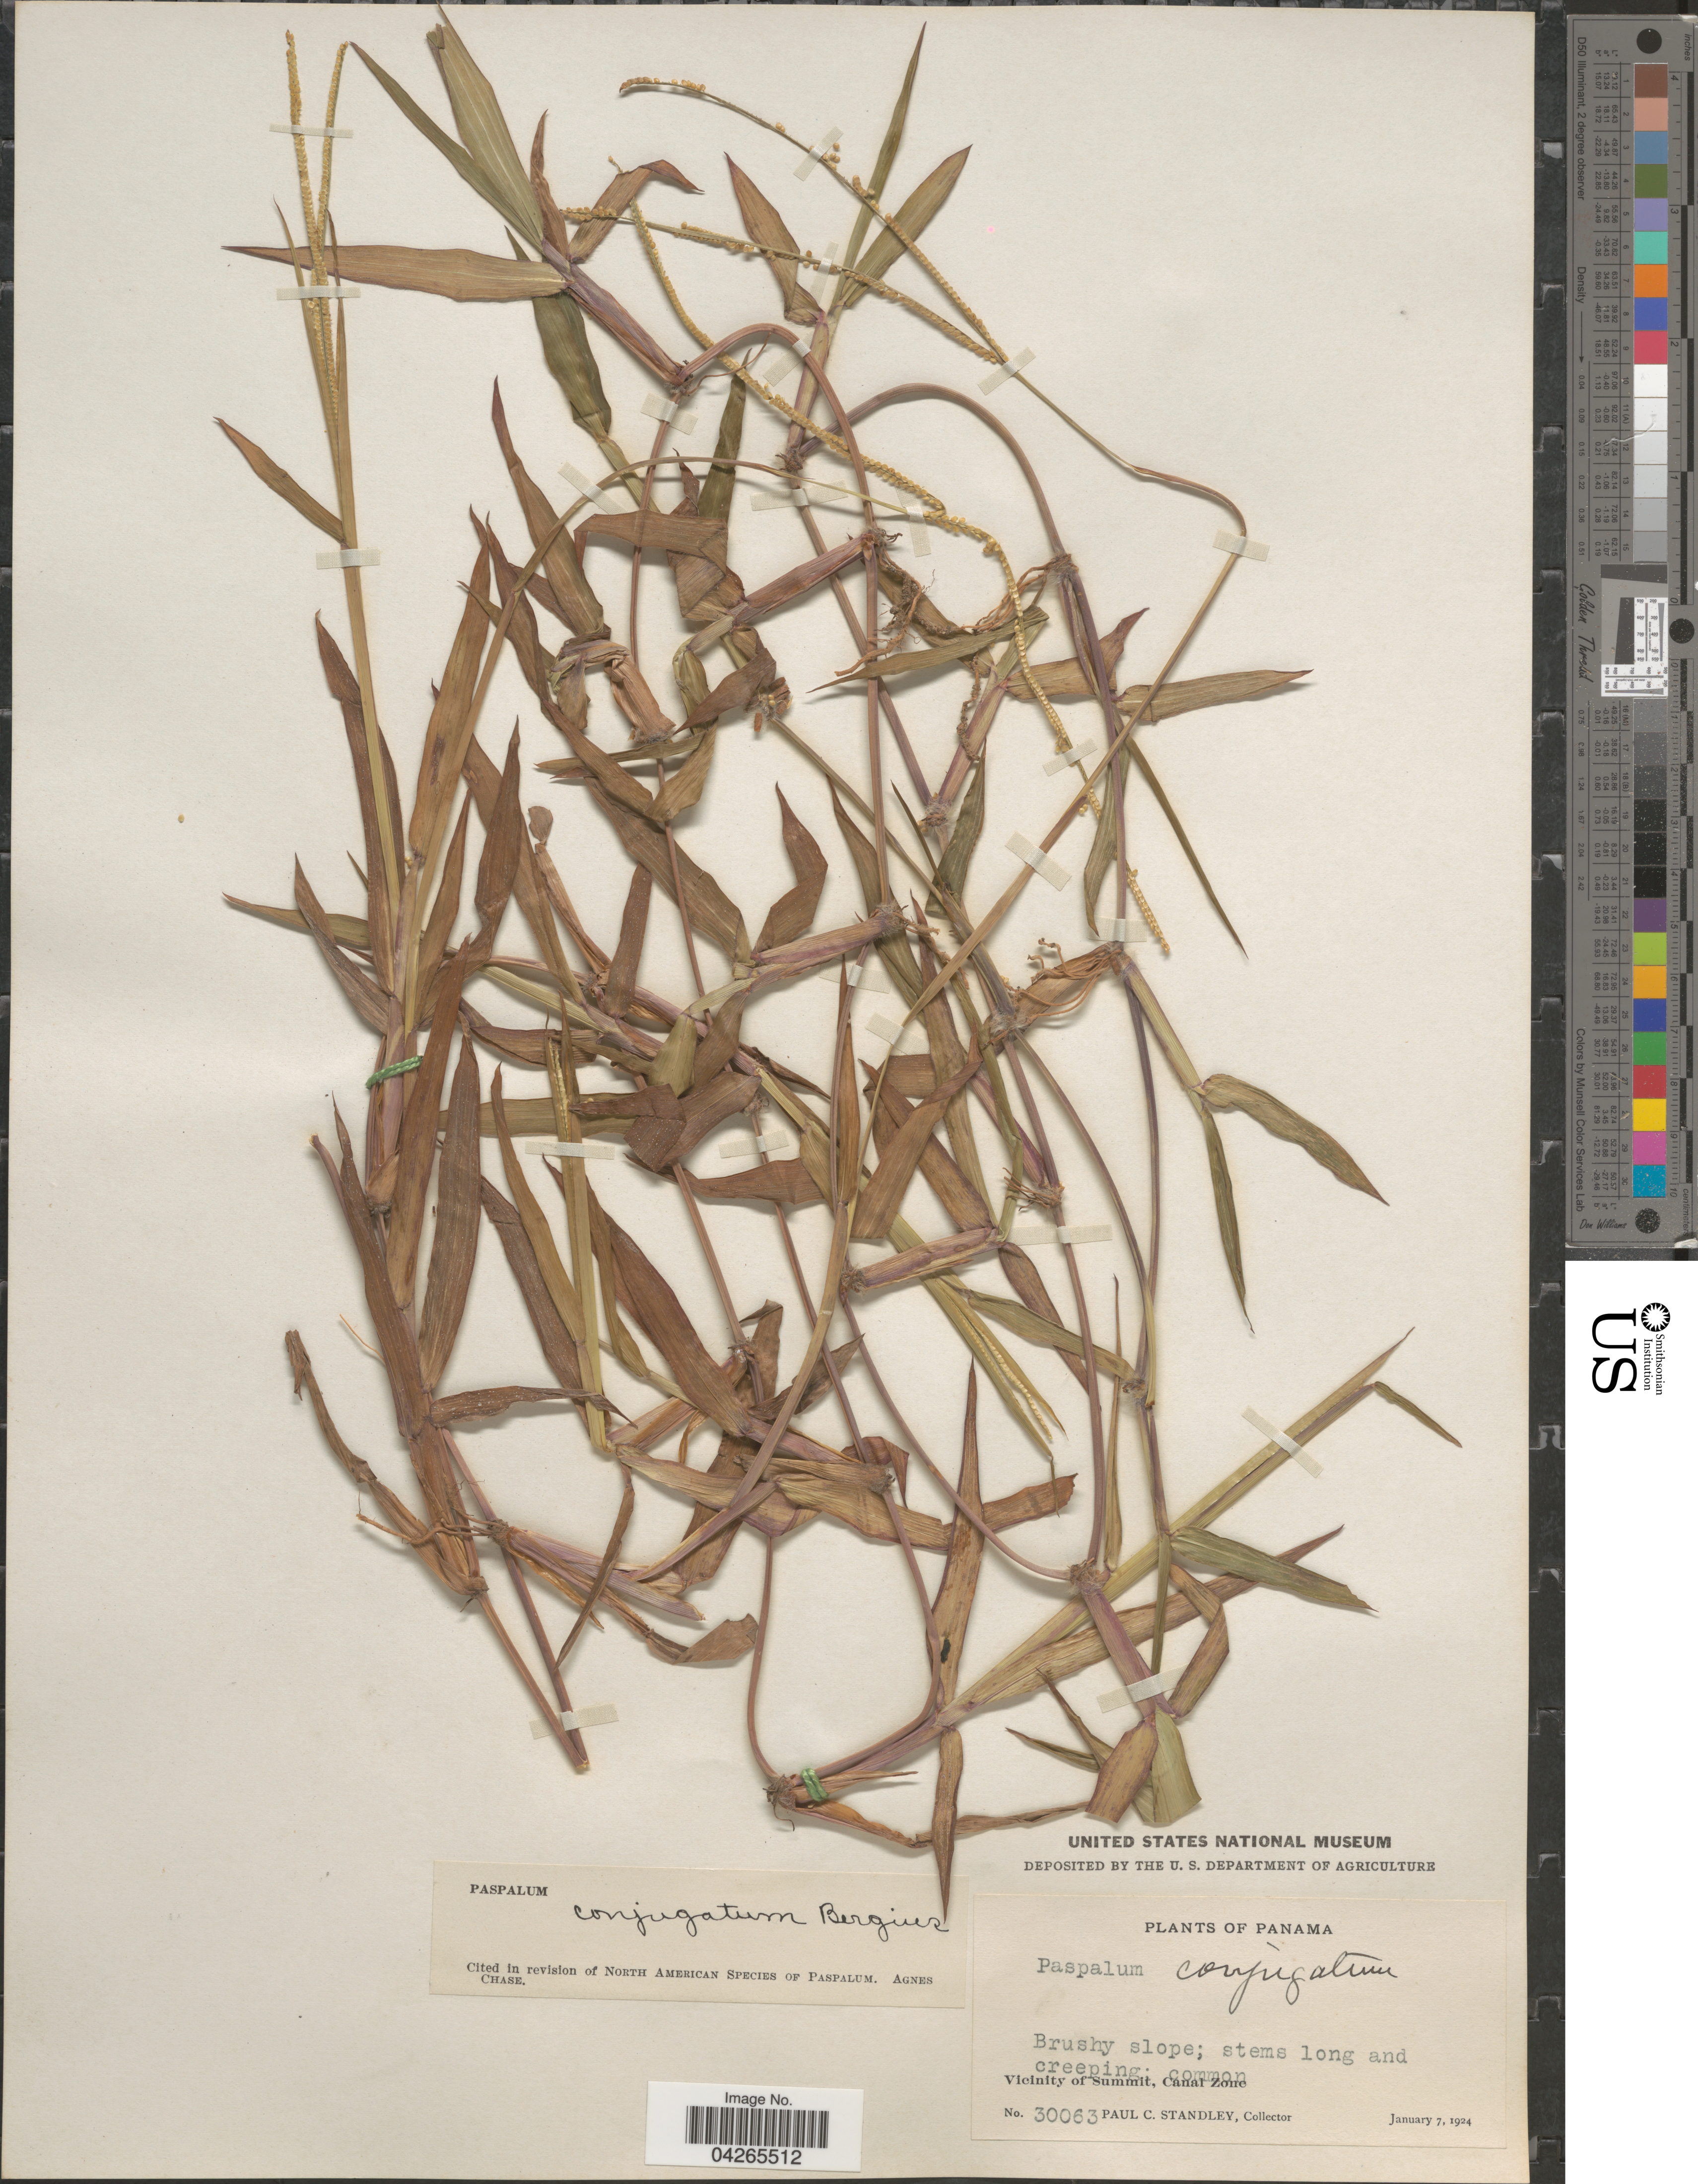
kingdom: Plantae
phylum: Tracheophyta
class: Liliopsida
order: Poales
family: Poaceae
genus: Paspalum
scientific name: Paspalum conjugatum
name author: P.J. Bergius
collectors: P. C. Standley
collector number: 30063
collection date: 1924-01-07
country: Panama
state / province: Colón / Panamá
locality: Vicinity of Summit, Canal Zone.